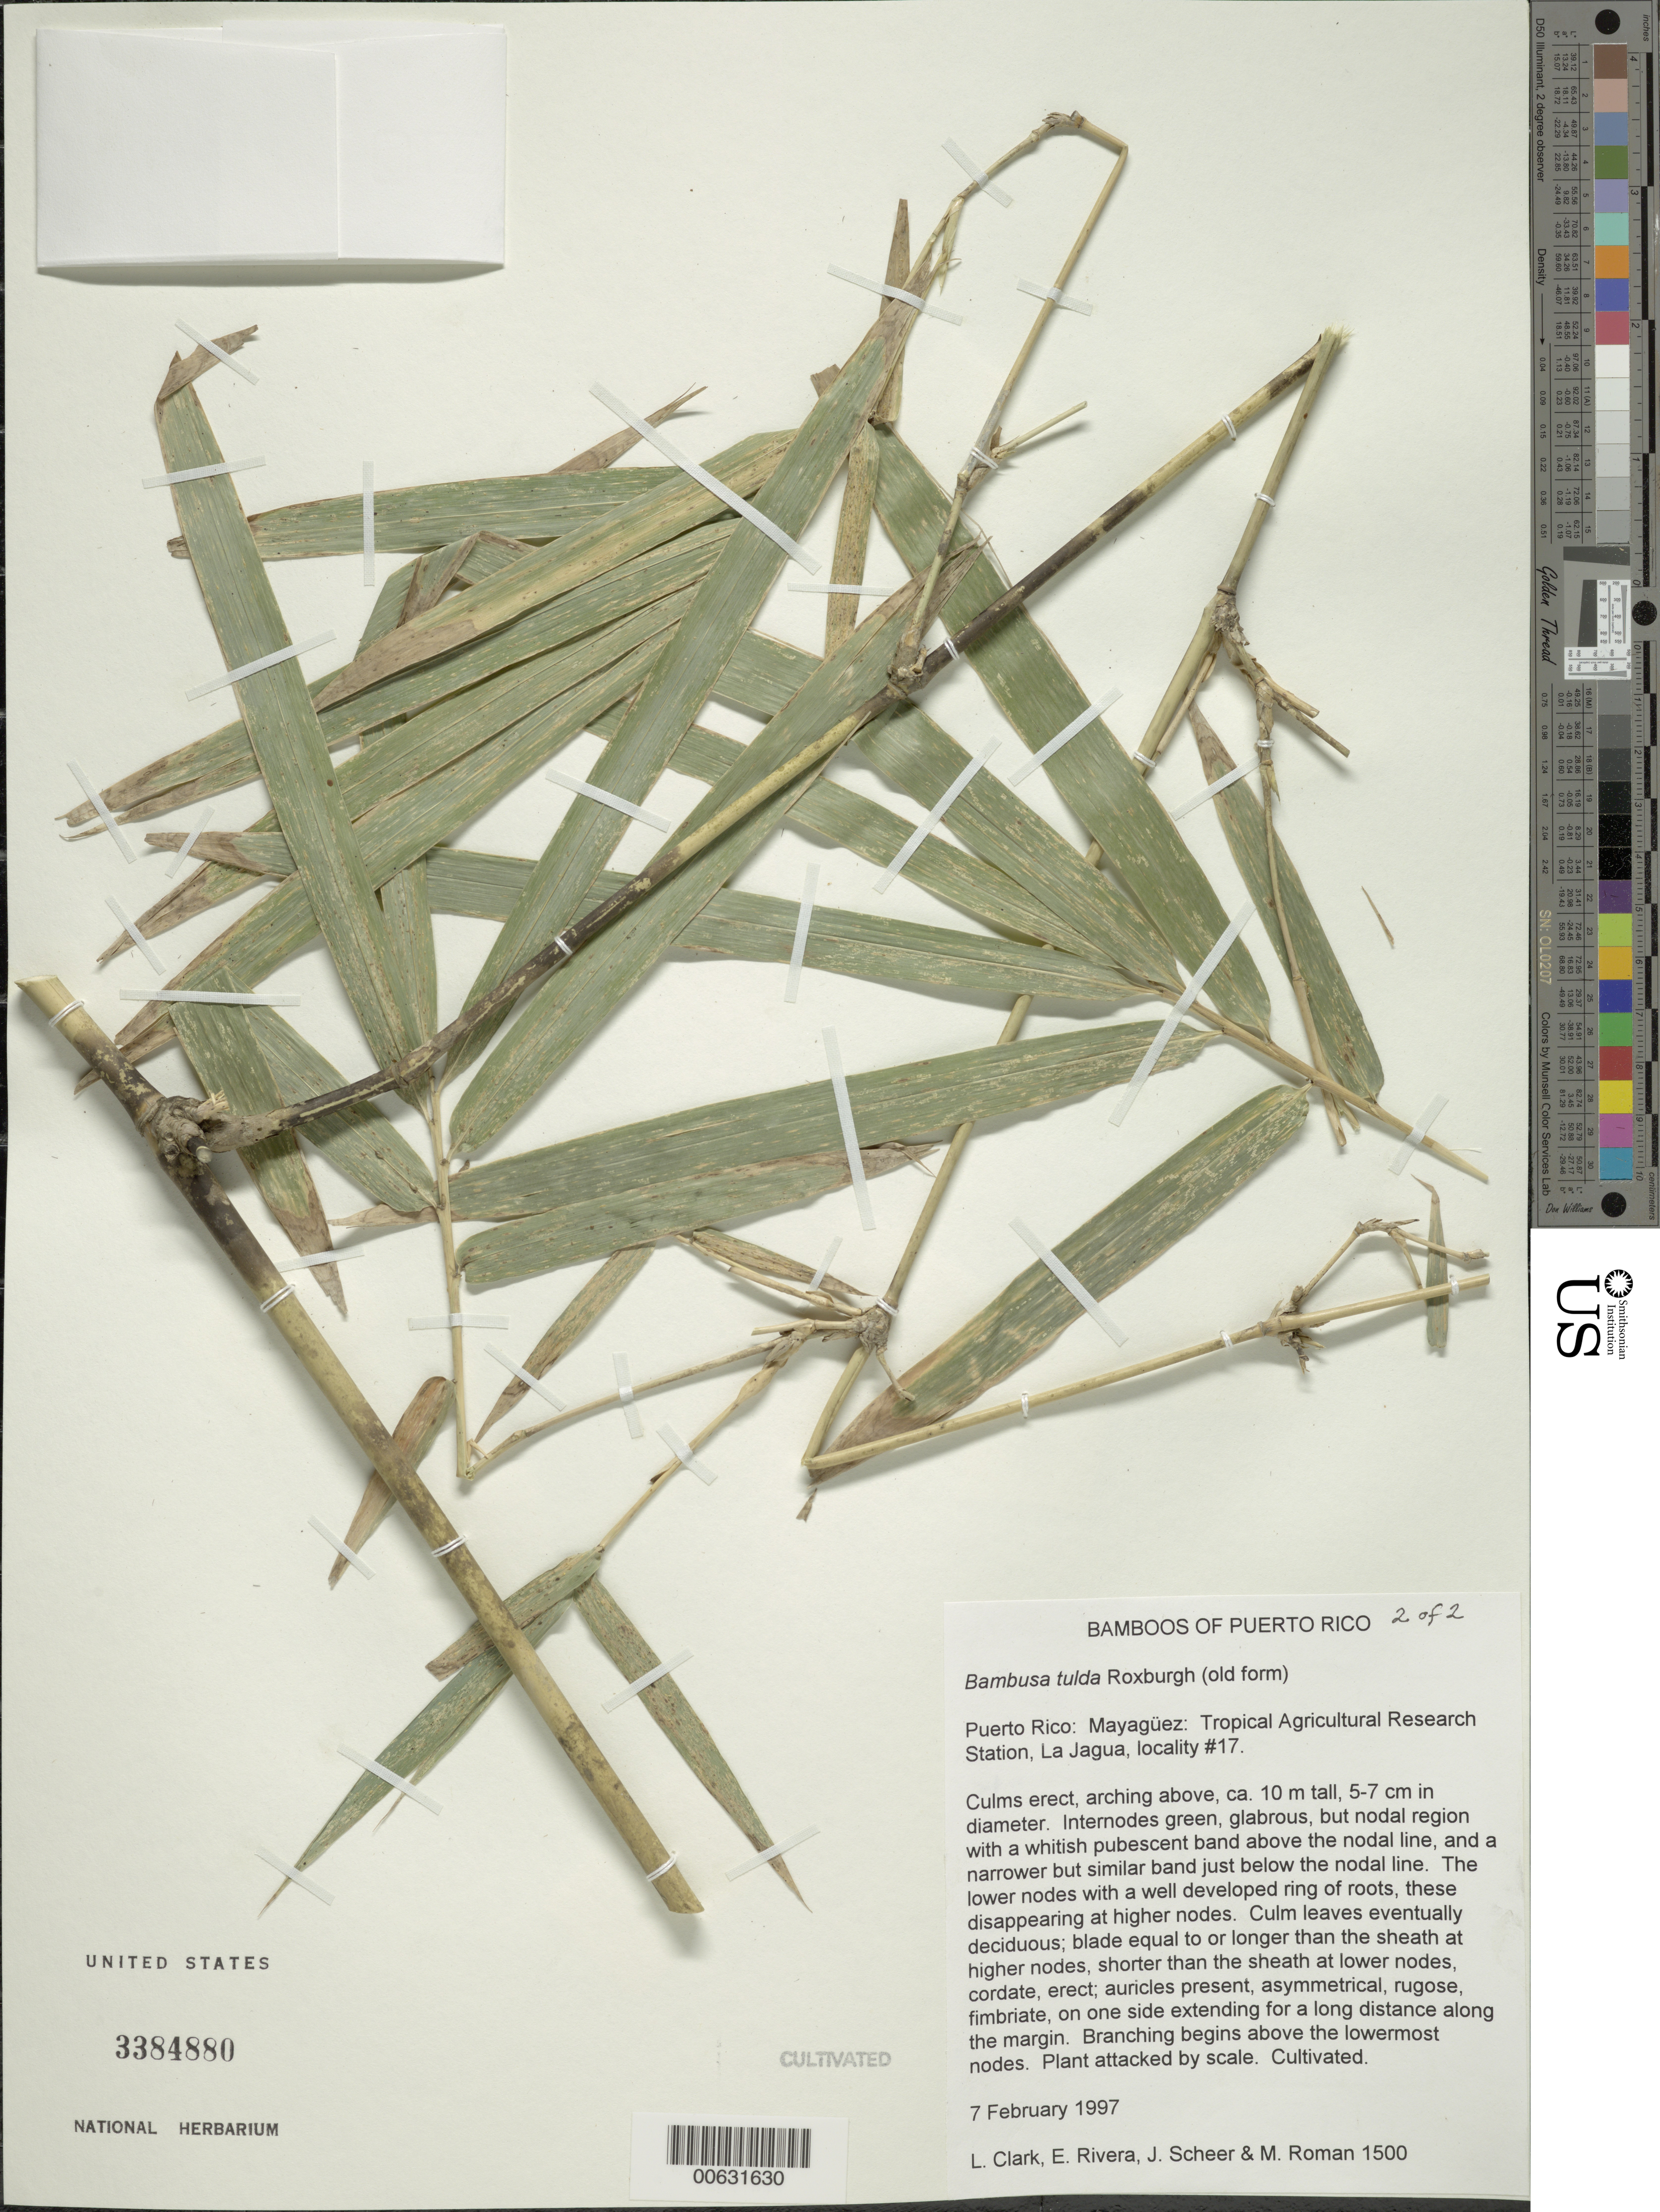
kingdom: Plantae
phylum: Tracheophyta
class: Liliopsida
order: Poales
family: Poaceae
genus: Bambusa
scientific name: Bambusa tulda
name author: Roxb.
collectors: L. G. Clark, E. Rivera, J. Scheer & M. Román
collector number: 1500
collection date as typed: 07 Feb 1997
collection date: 1997-02-07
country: Puerto Rico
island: Greater Antilles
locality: Mayaguez, tropical agricultural research station, la jagua locality #17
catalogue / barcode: US 3384880